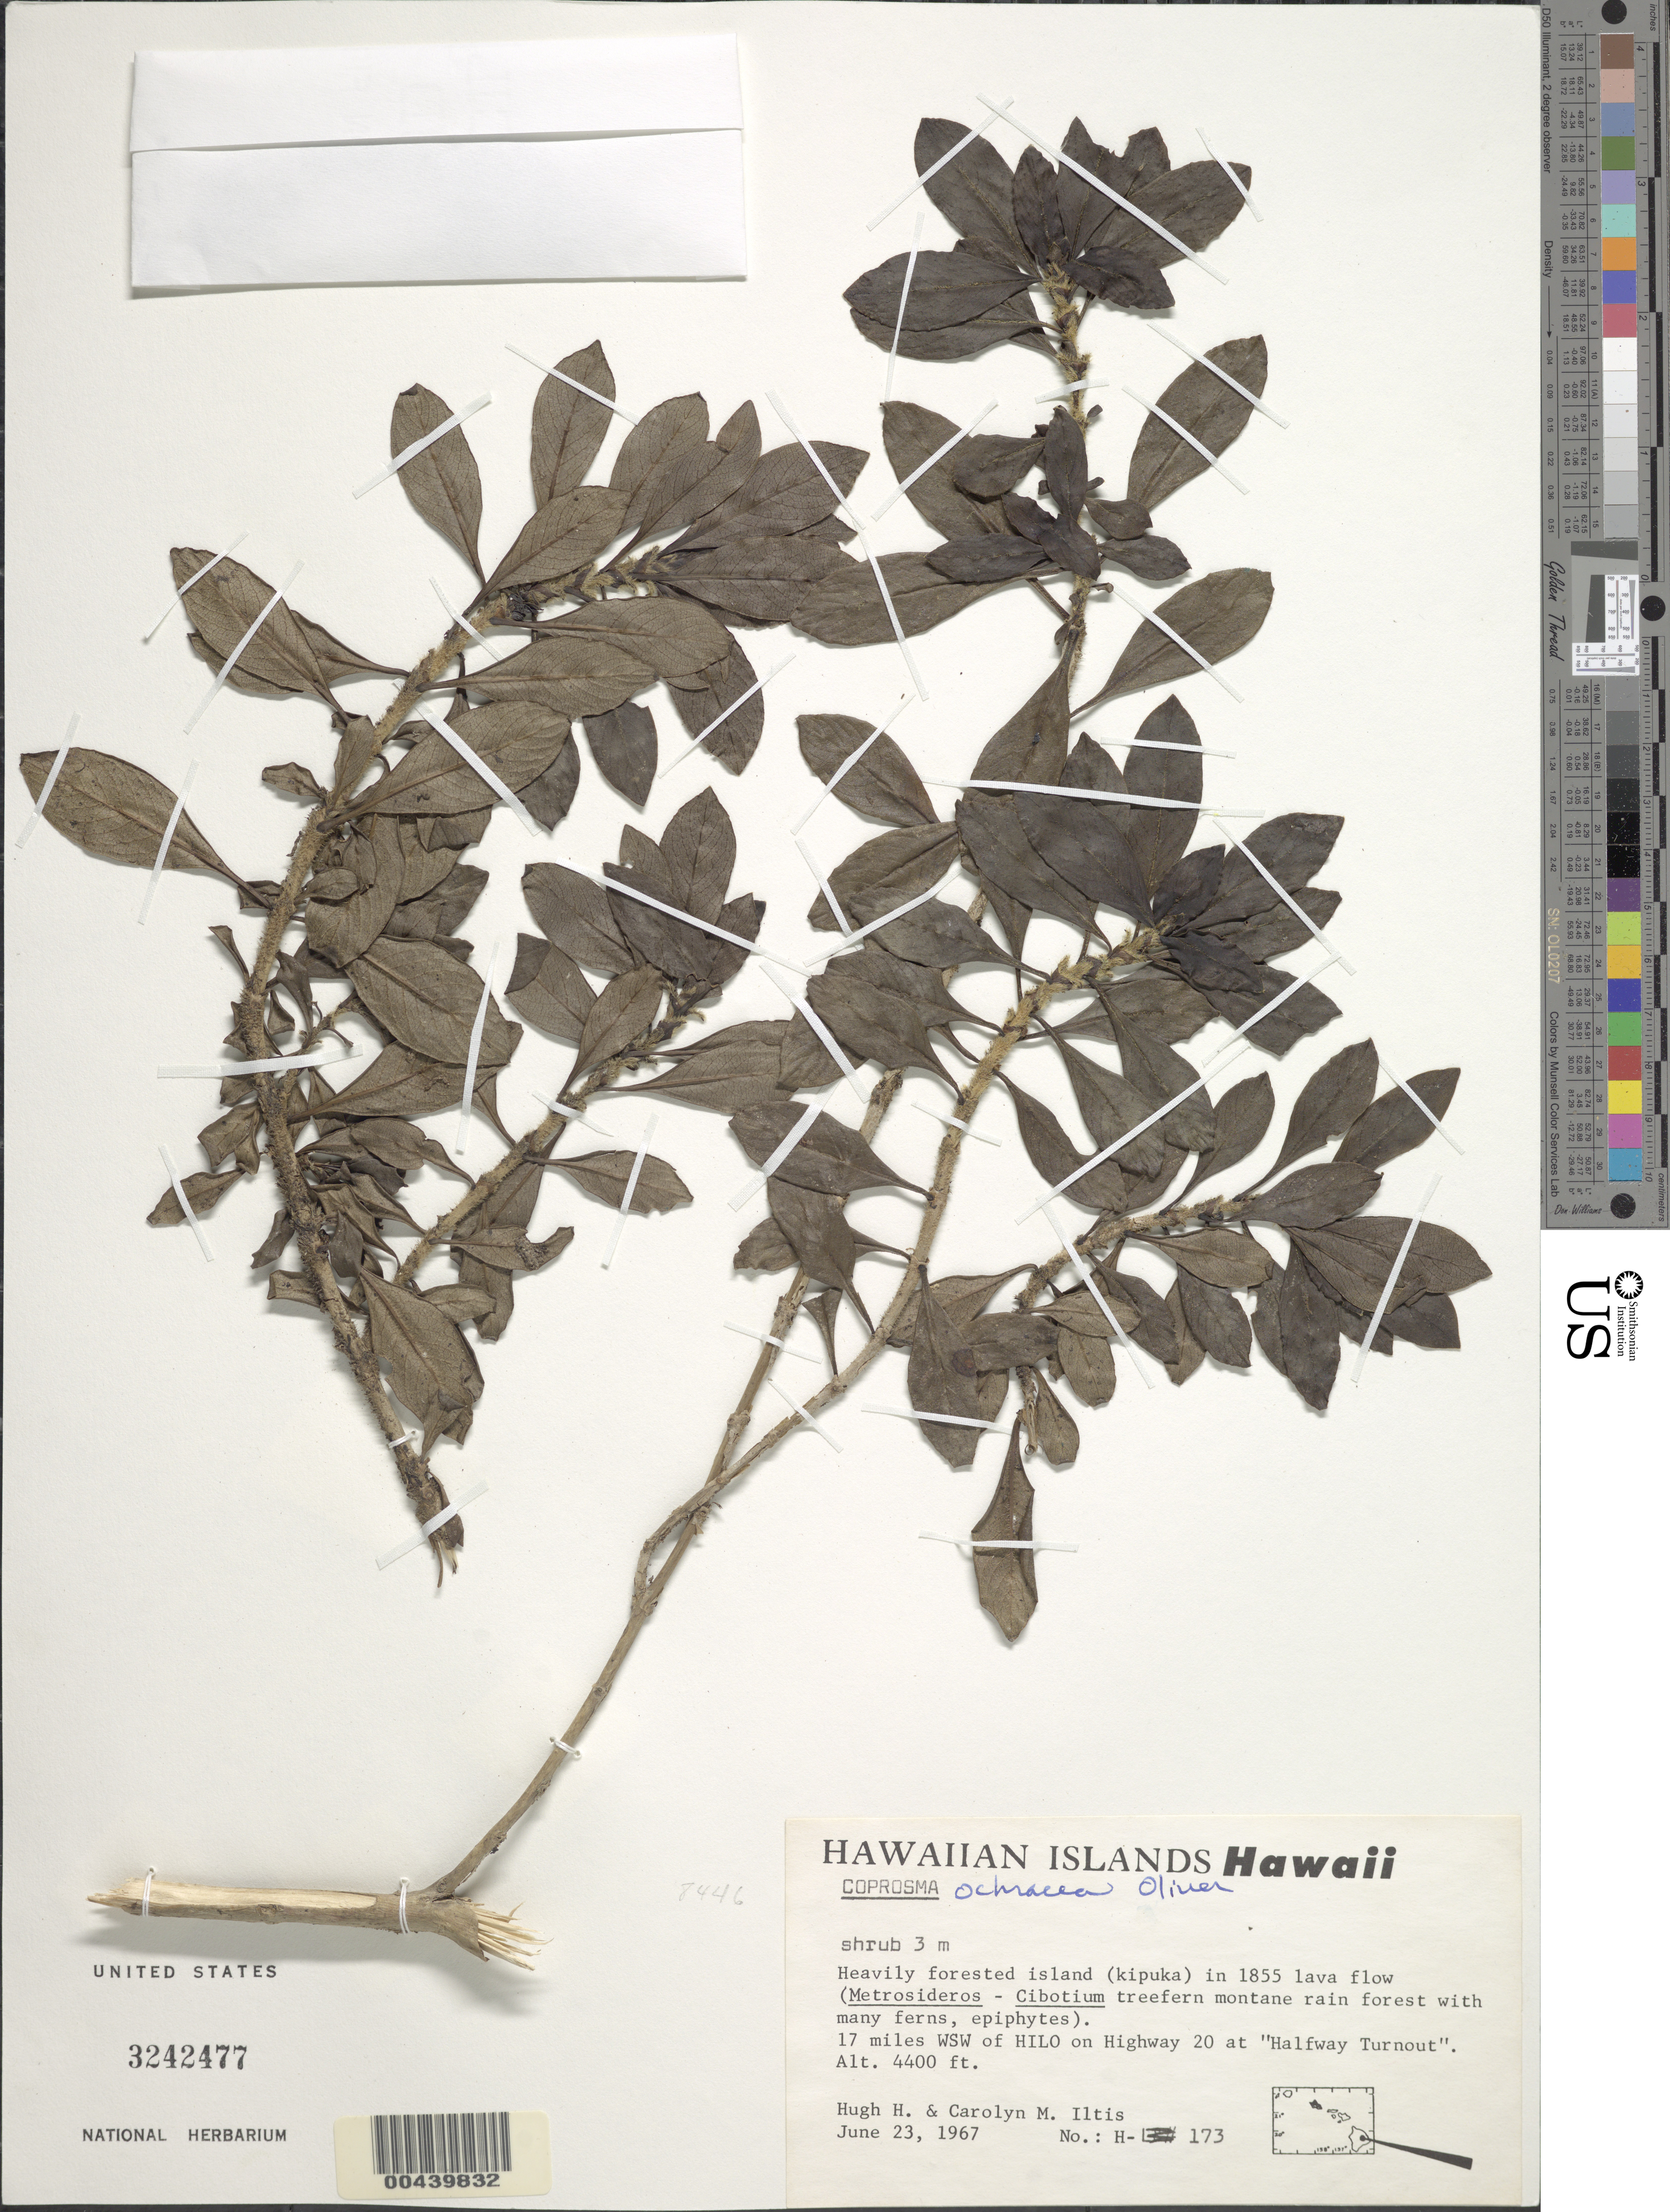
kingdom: Plantae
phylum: Tracheophyta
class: Magnoliopsida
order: Gentianales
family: Rubiaceae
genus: Coprosma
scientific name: Coprosma ochracea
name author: W.R.B. Oliv.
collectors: H. H. Iltis & C. M Iltis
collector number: H-L 173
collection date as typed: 23 Jun 1967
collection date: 1967-06-23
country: United States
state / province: Hawaii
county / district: Hawaii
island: Hawaii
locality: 17 mi WSW of Hilo on Highway 20 at Halfway Turnout. Island (kipuka) in 1855 lava flow.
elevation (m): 1341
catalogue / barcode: US 3242477